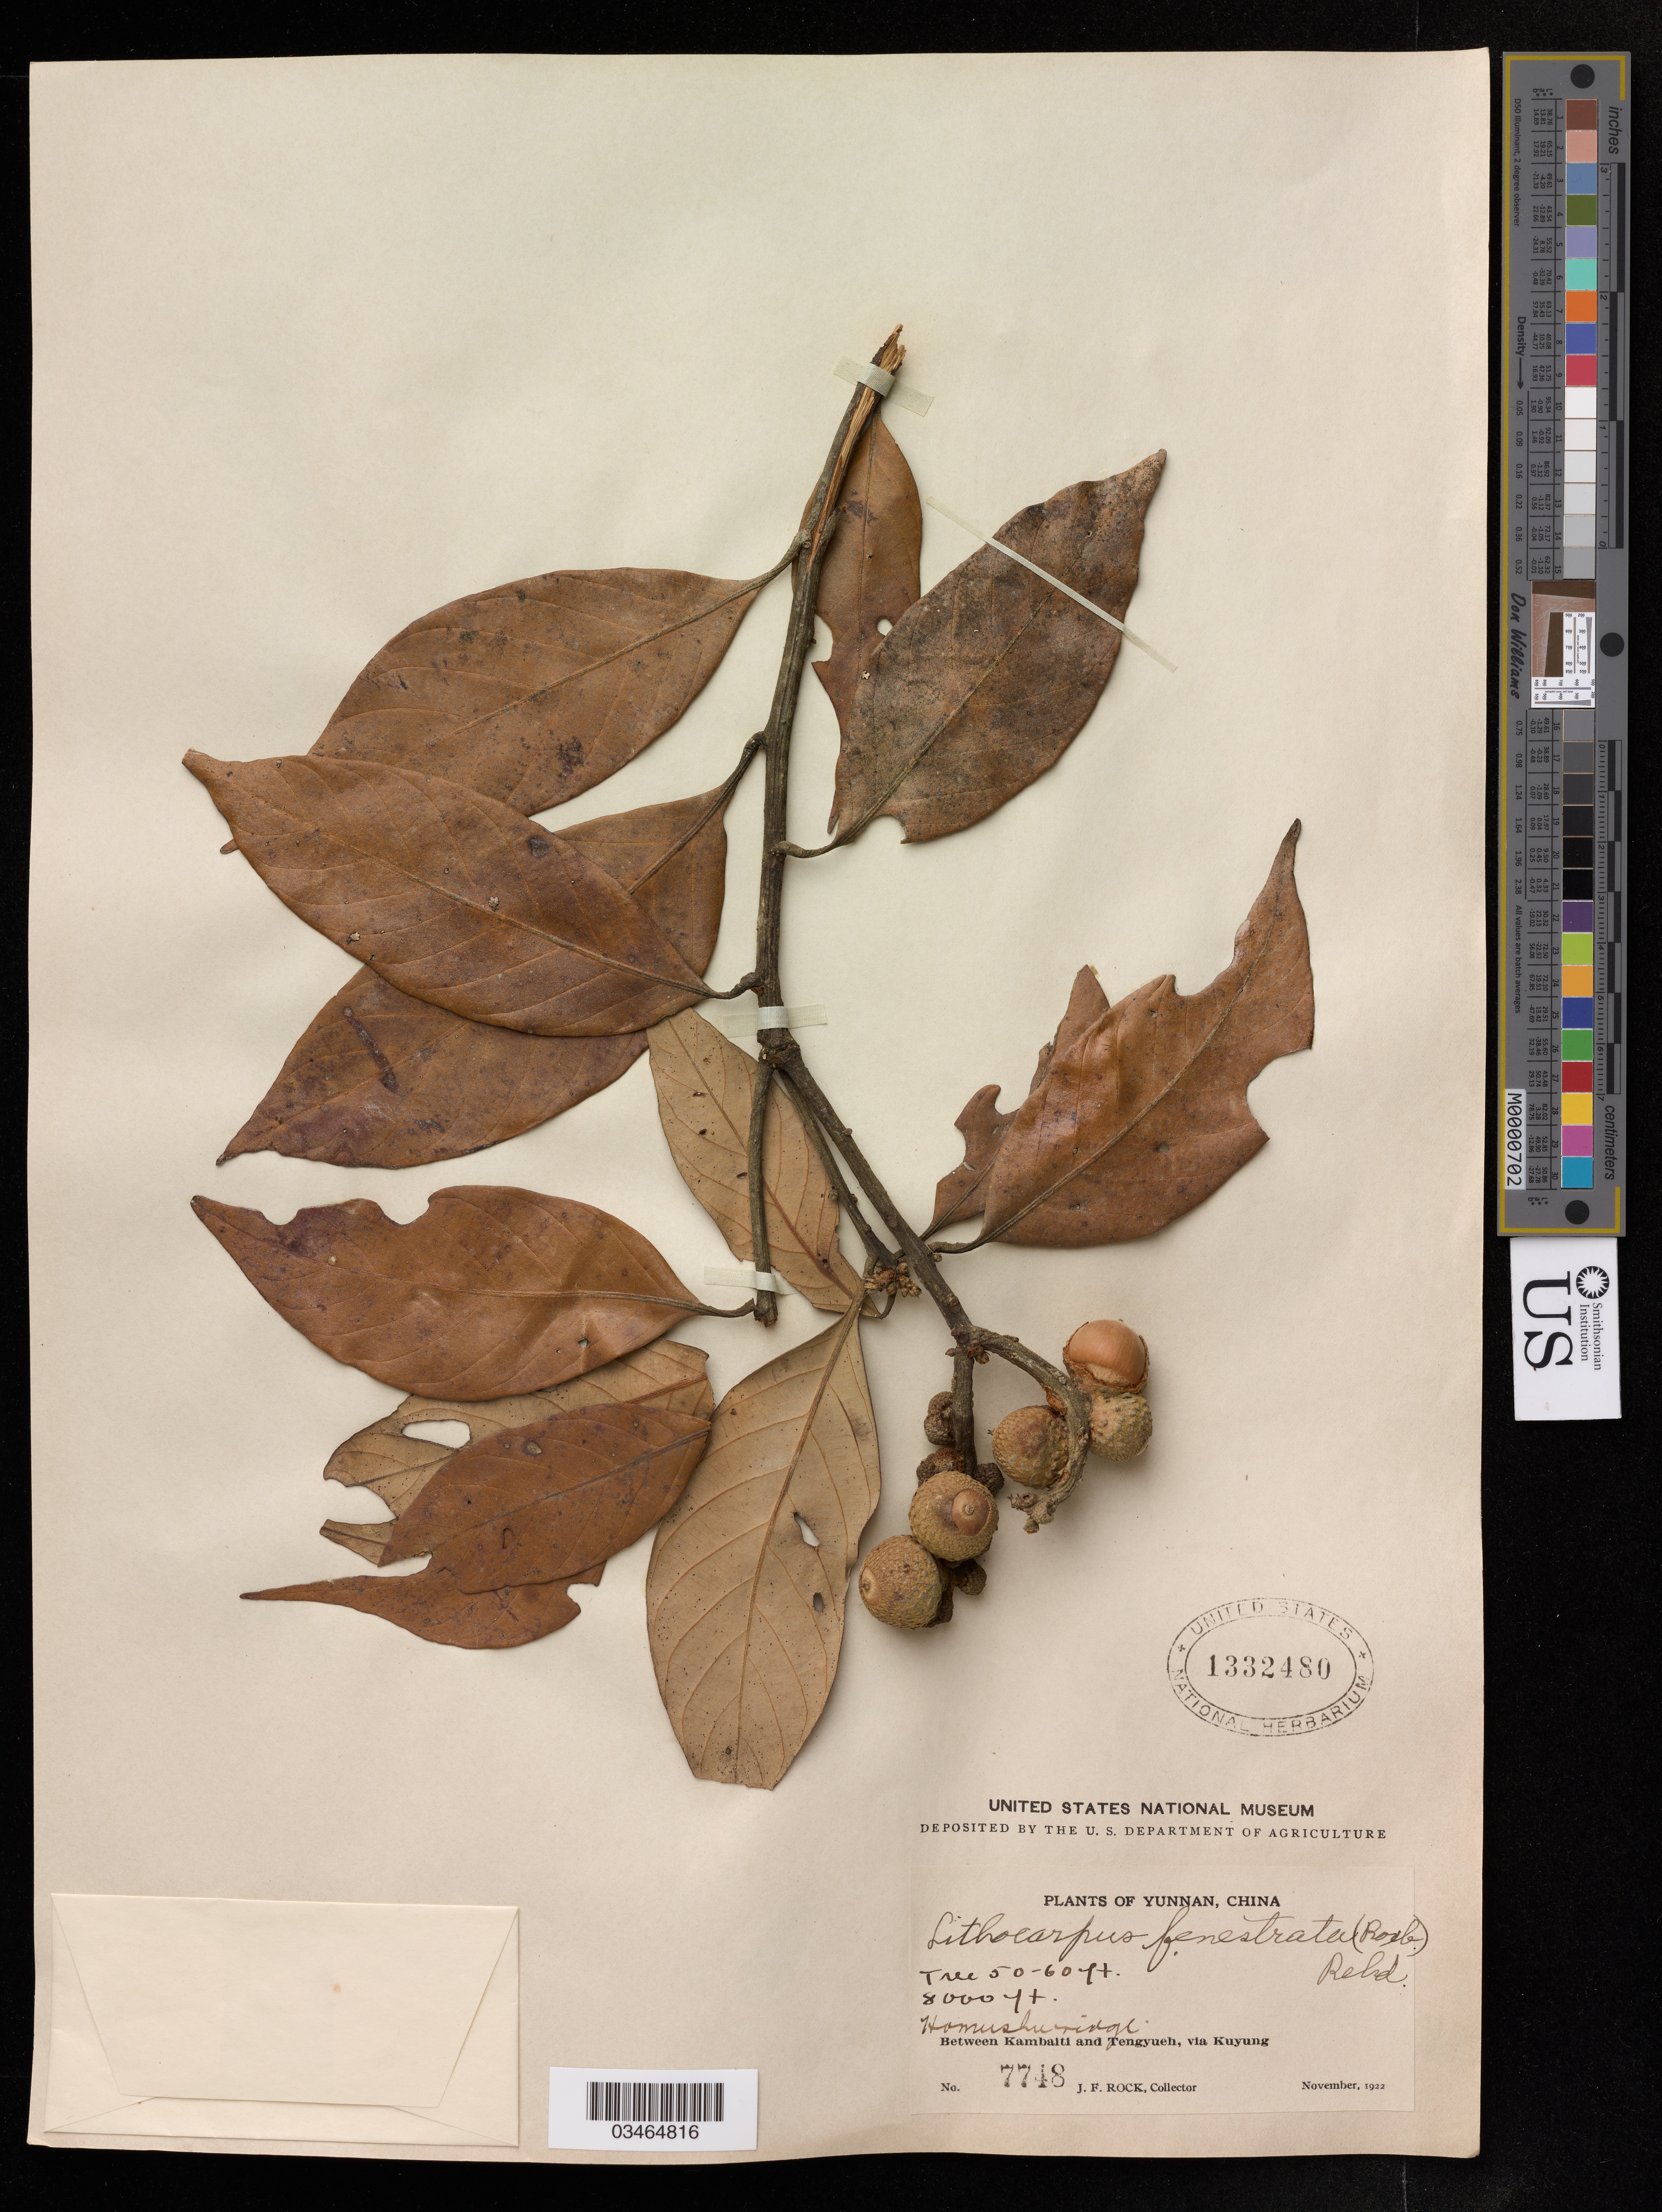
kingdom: Plantae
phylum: Tracheophyta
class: Magnoliopsida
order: Fagales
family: Fagaceae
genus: Lithocarpus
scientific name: Lithocarpus fenestratus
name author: (Roxb.) Rehder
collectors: J. Rock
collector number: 7748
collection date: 1922-11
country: China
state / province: Yunnan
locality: Homushu ridge, Between Kambaiti and Tengyueh, Via Kuyung.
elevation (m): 2438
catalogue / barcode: US 1332480